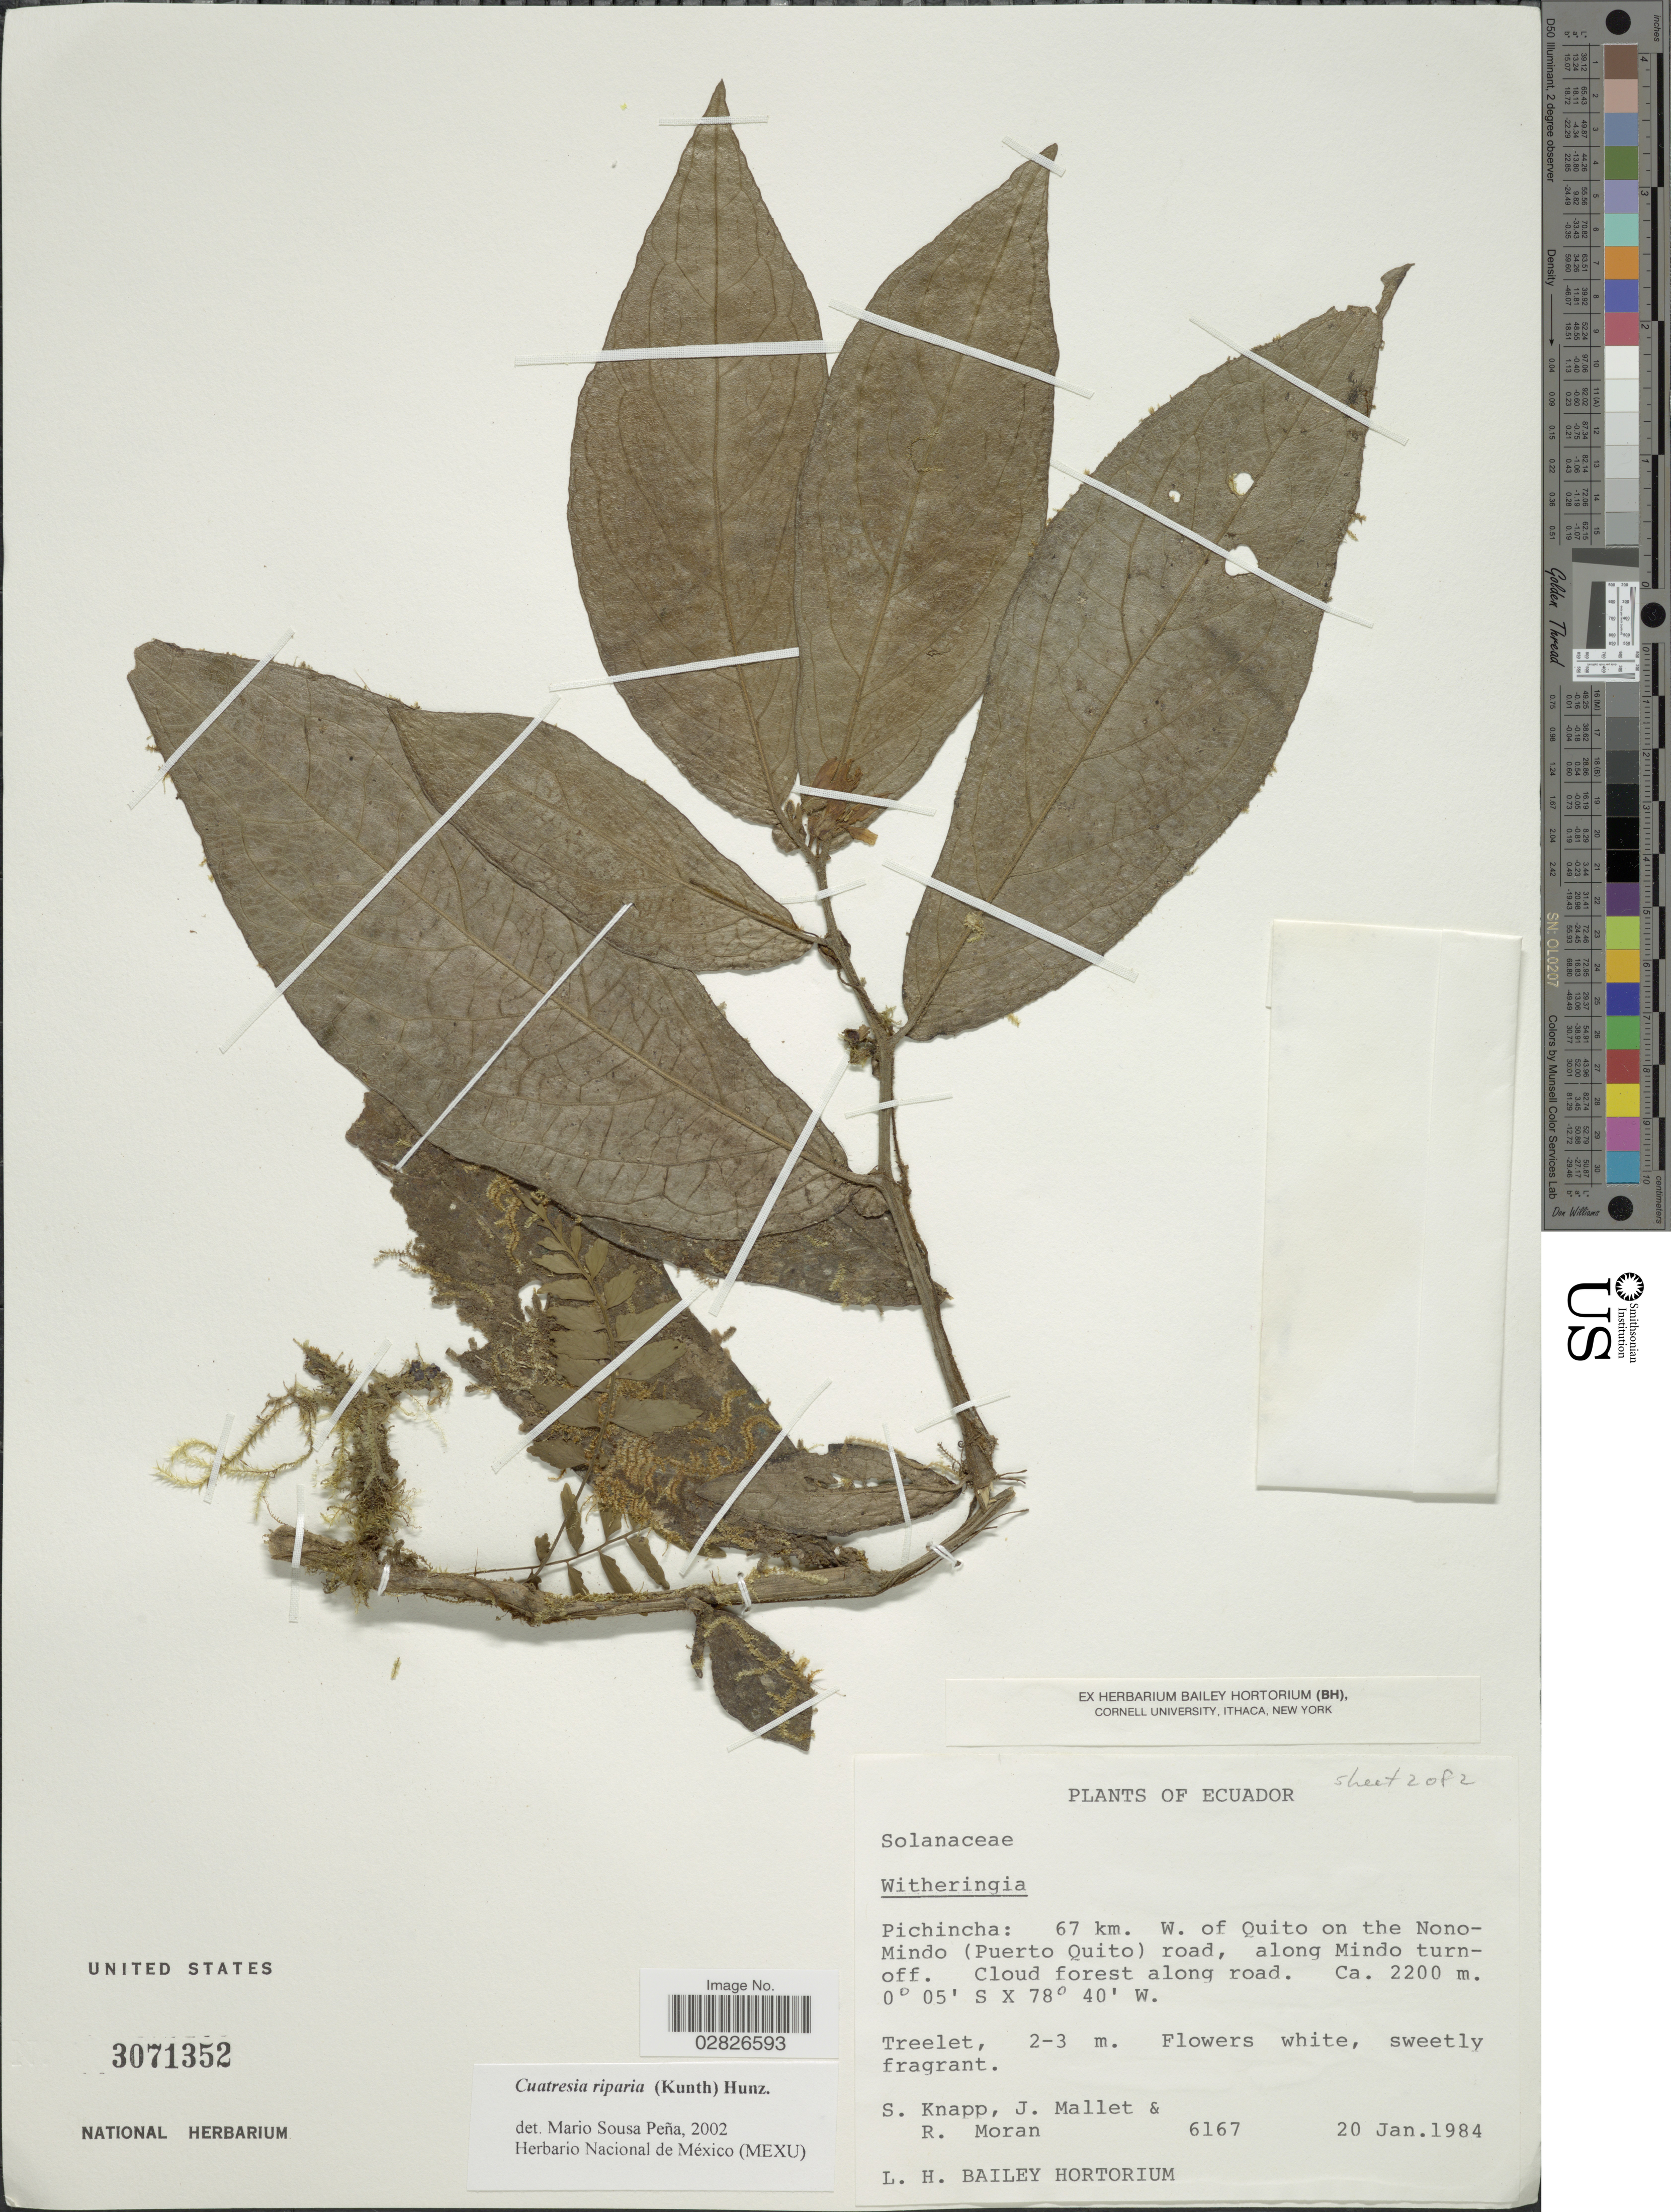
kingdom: Plantae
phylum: Tracheophyta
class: Magnoliopsida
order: Solanales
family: Solanaceae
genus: Cuatresia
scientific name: Cuatresia riparia var. riparia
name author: (Kunth) Hunz.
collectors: S. Knapp, J. Mallet & R. Moran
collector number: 6167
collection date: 1984-01-20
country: Ecuador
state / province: Pichincha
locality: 67 km. W. of Quito on the Nono-Mindo (Puerto Quito) road, along Mindo turnoff.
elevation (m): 2200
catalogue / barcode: US 3071352